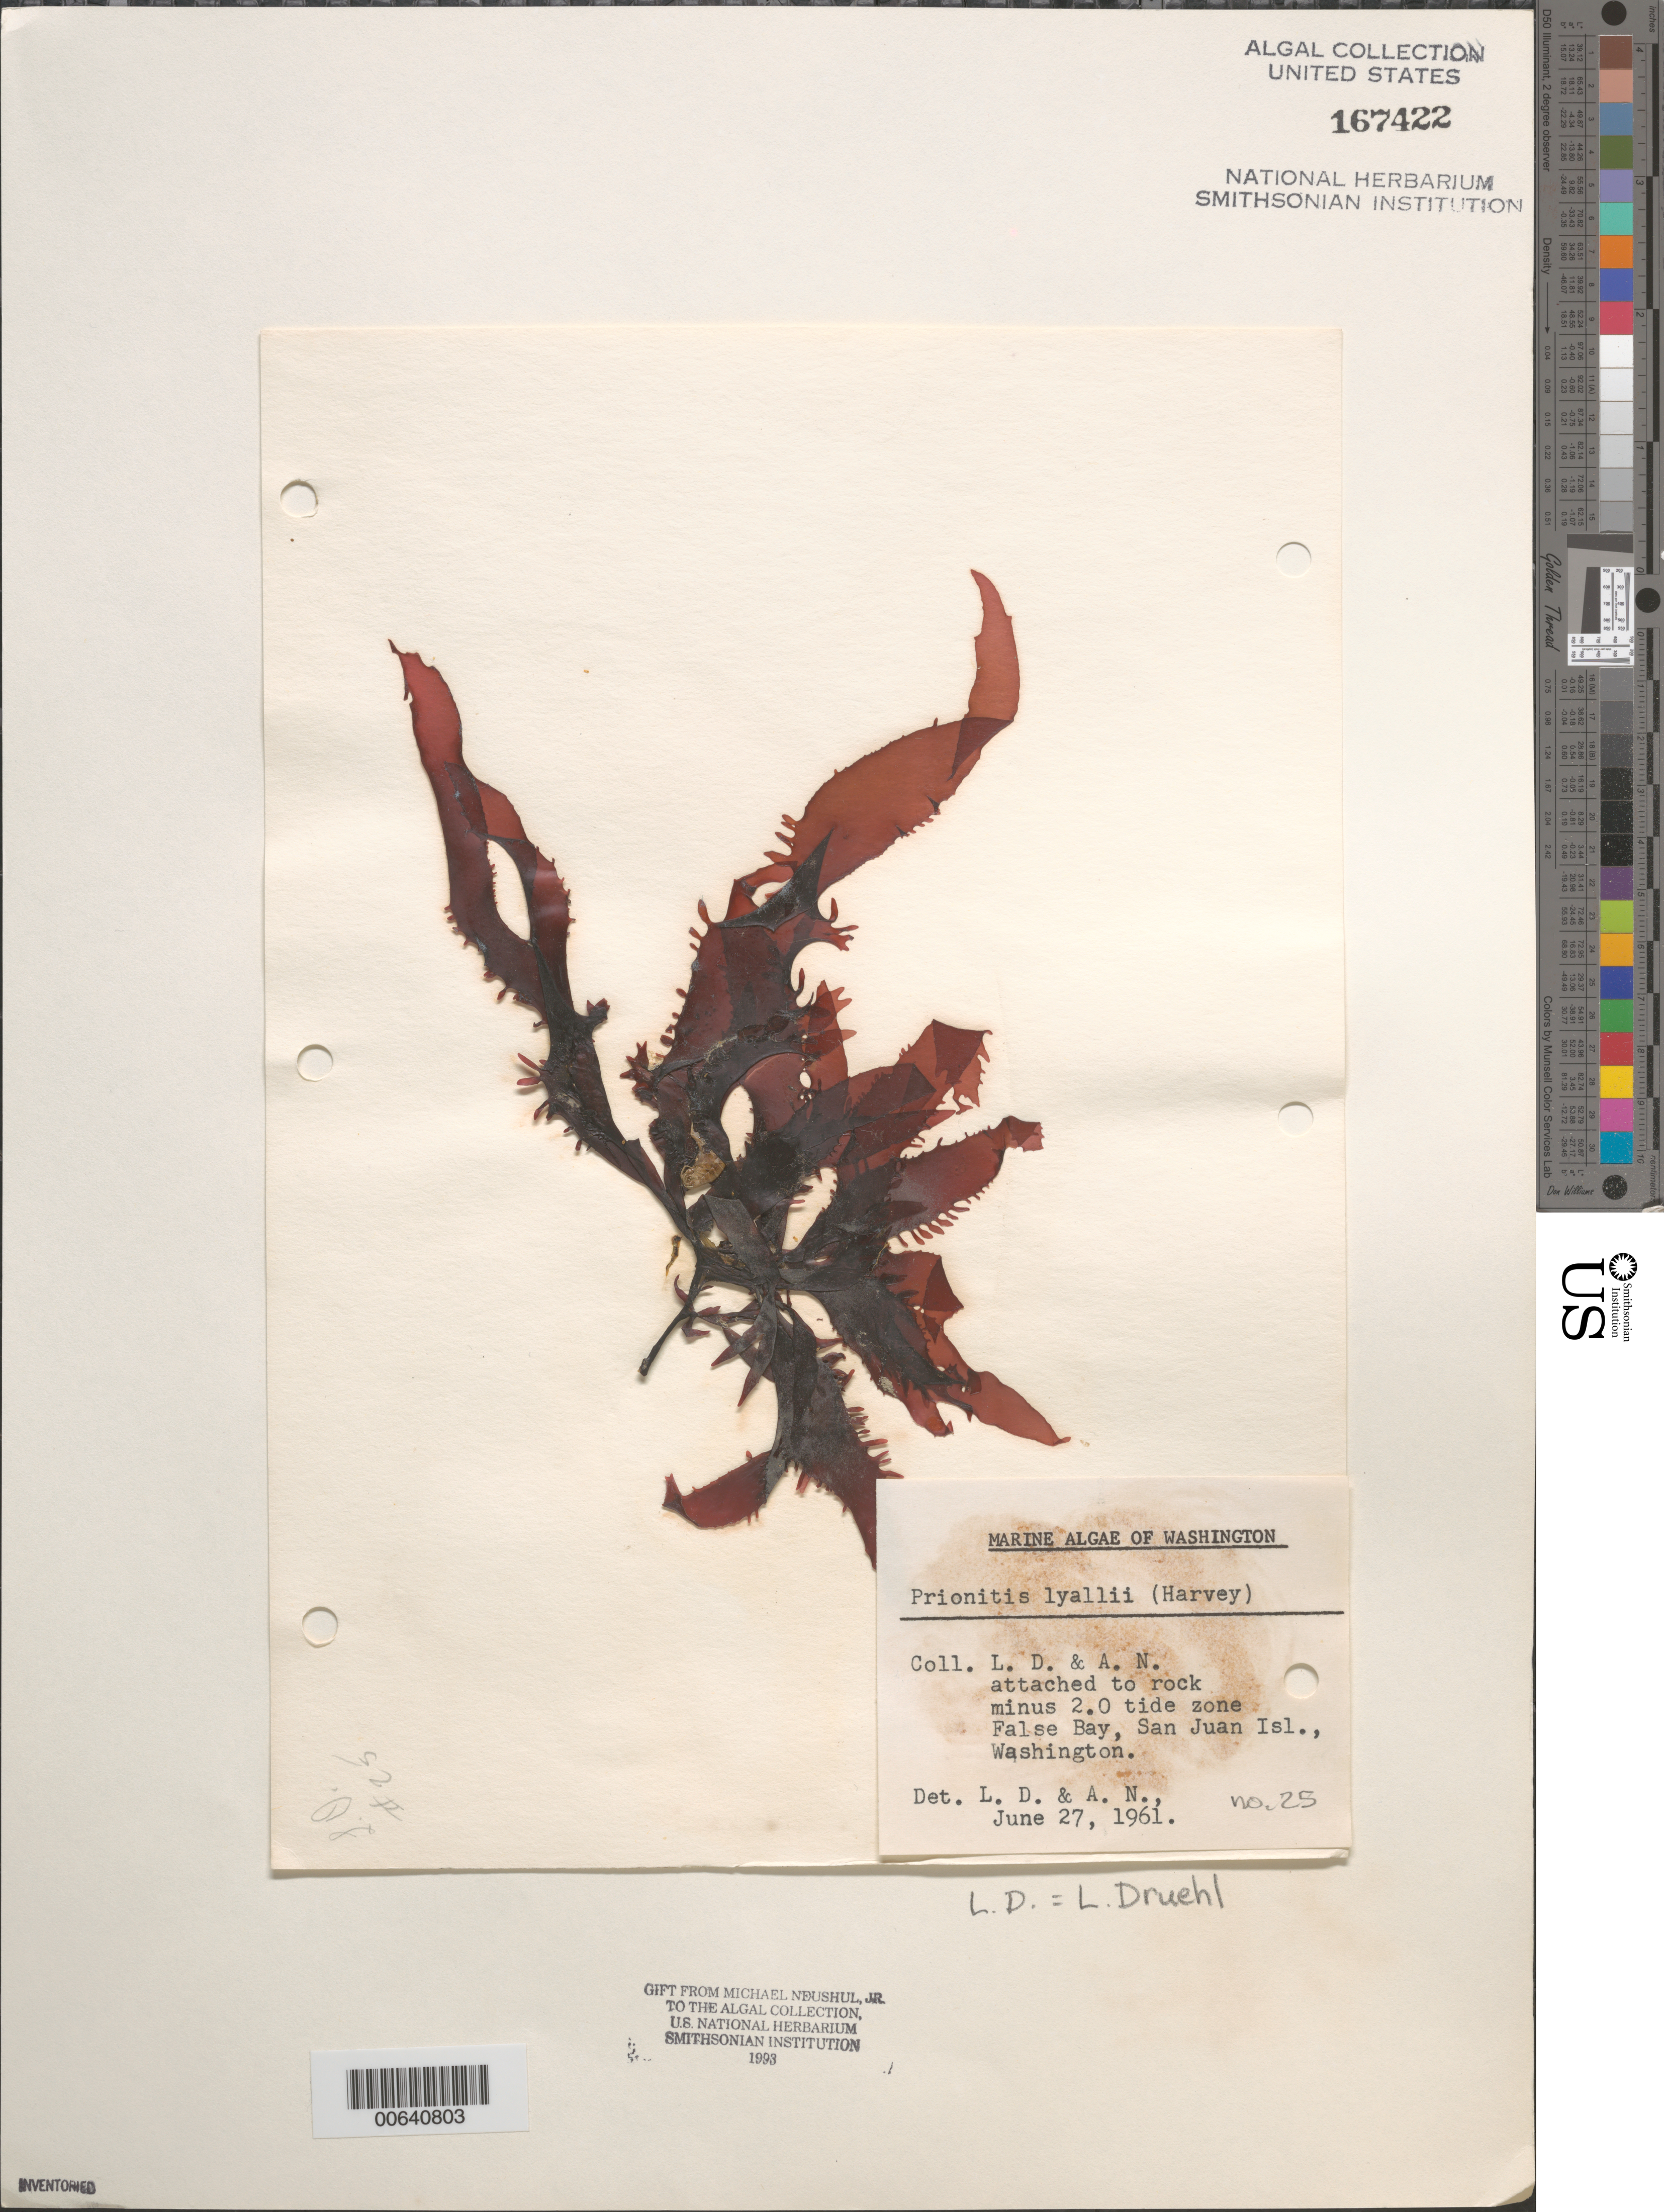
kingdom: Plantae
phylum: Rhodophyta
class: Florideophyceae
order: Cryptonemiales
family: Cryptonemiaceae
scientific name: Prionitis sternbergii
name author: (C. Agardh) J. Agardh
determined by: Algae name updating Project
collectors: L. Druehl & A. N.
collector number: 25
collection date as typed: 27 Jun 1961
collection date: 1961-06-27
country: United States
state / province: Washington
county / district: San Juan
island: San Juan Island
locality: False Bay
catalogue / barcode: US 167422